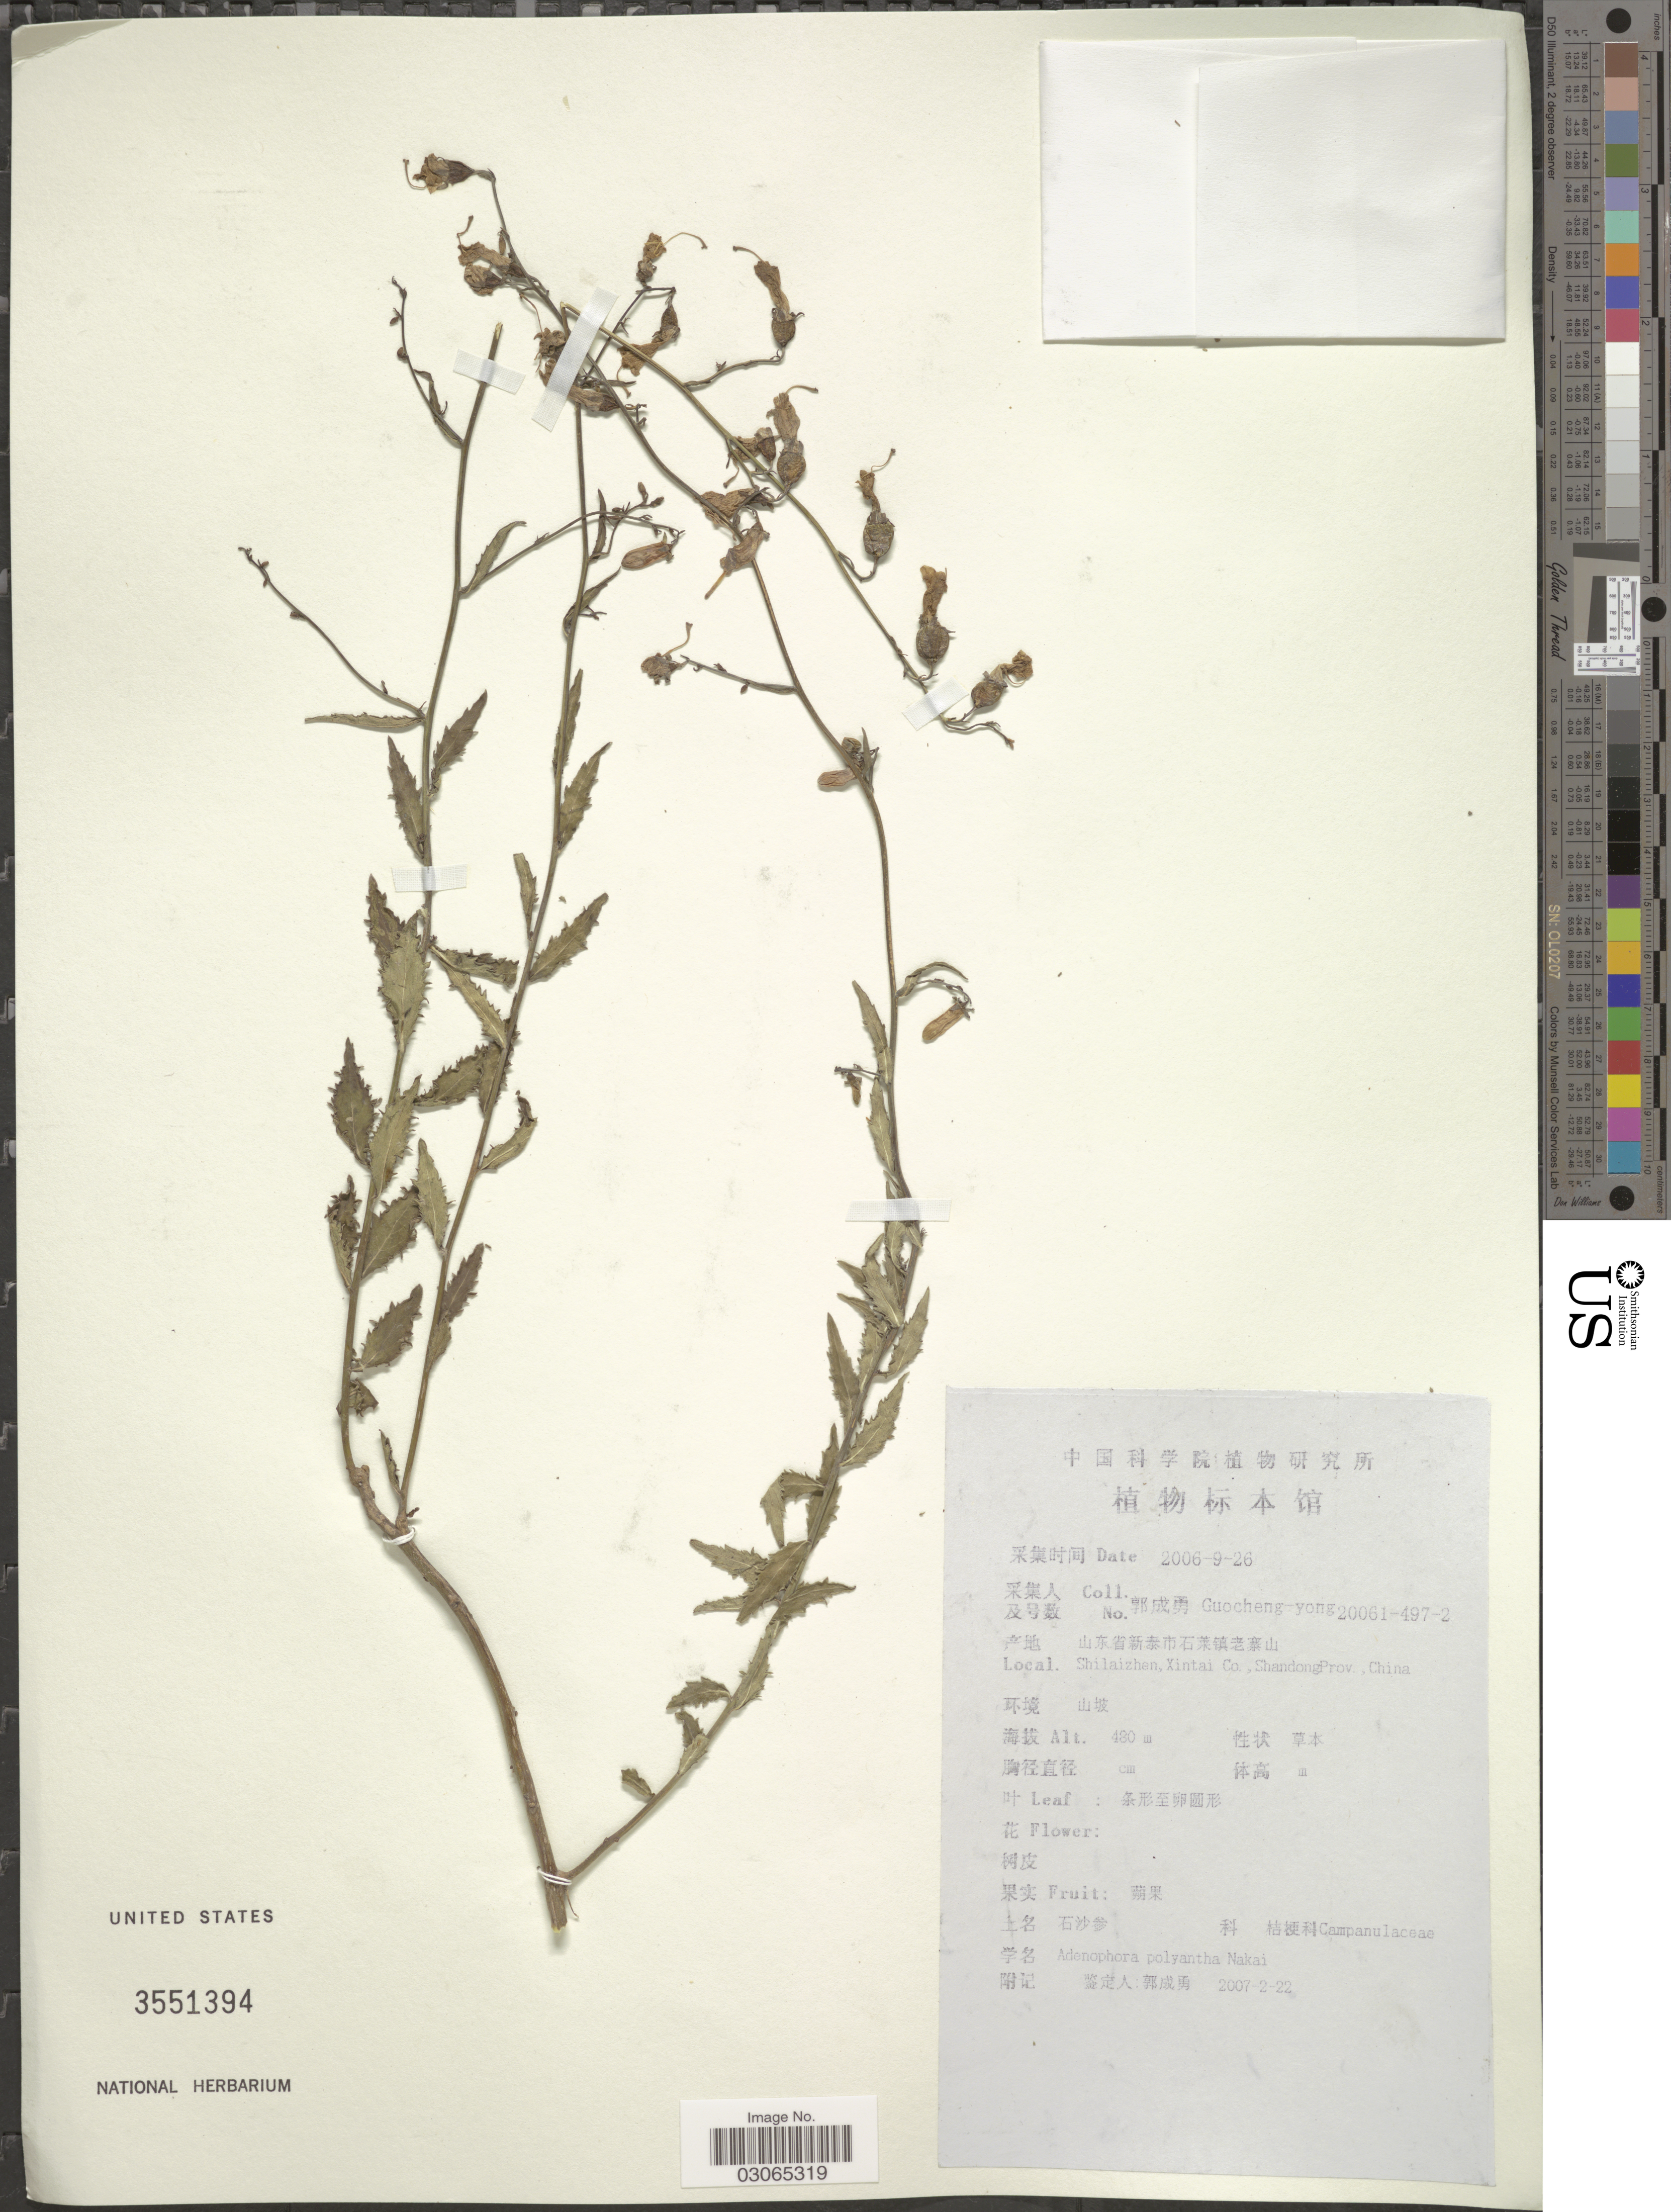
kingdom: Plantae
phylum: Tracheophyta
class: Magnoliopsida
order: Asterales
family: Campanulaceae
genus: Adenophora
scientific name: Adenophora polyantha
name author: Nakai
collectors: Guo cheng-yong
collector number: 20061-497-2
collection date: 2006-09-26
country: China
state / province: Shandong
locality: Shilaizhen, Xintai Co.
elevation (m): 480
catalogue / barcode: US 3551394